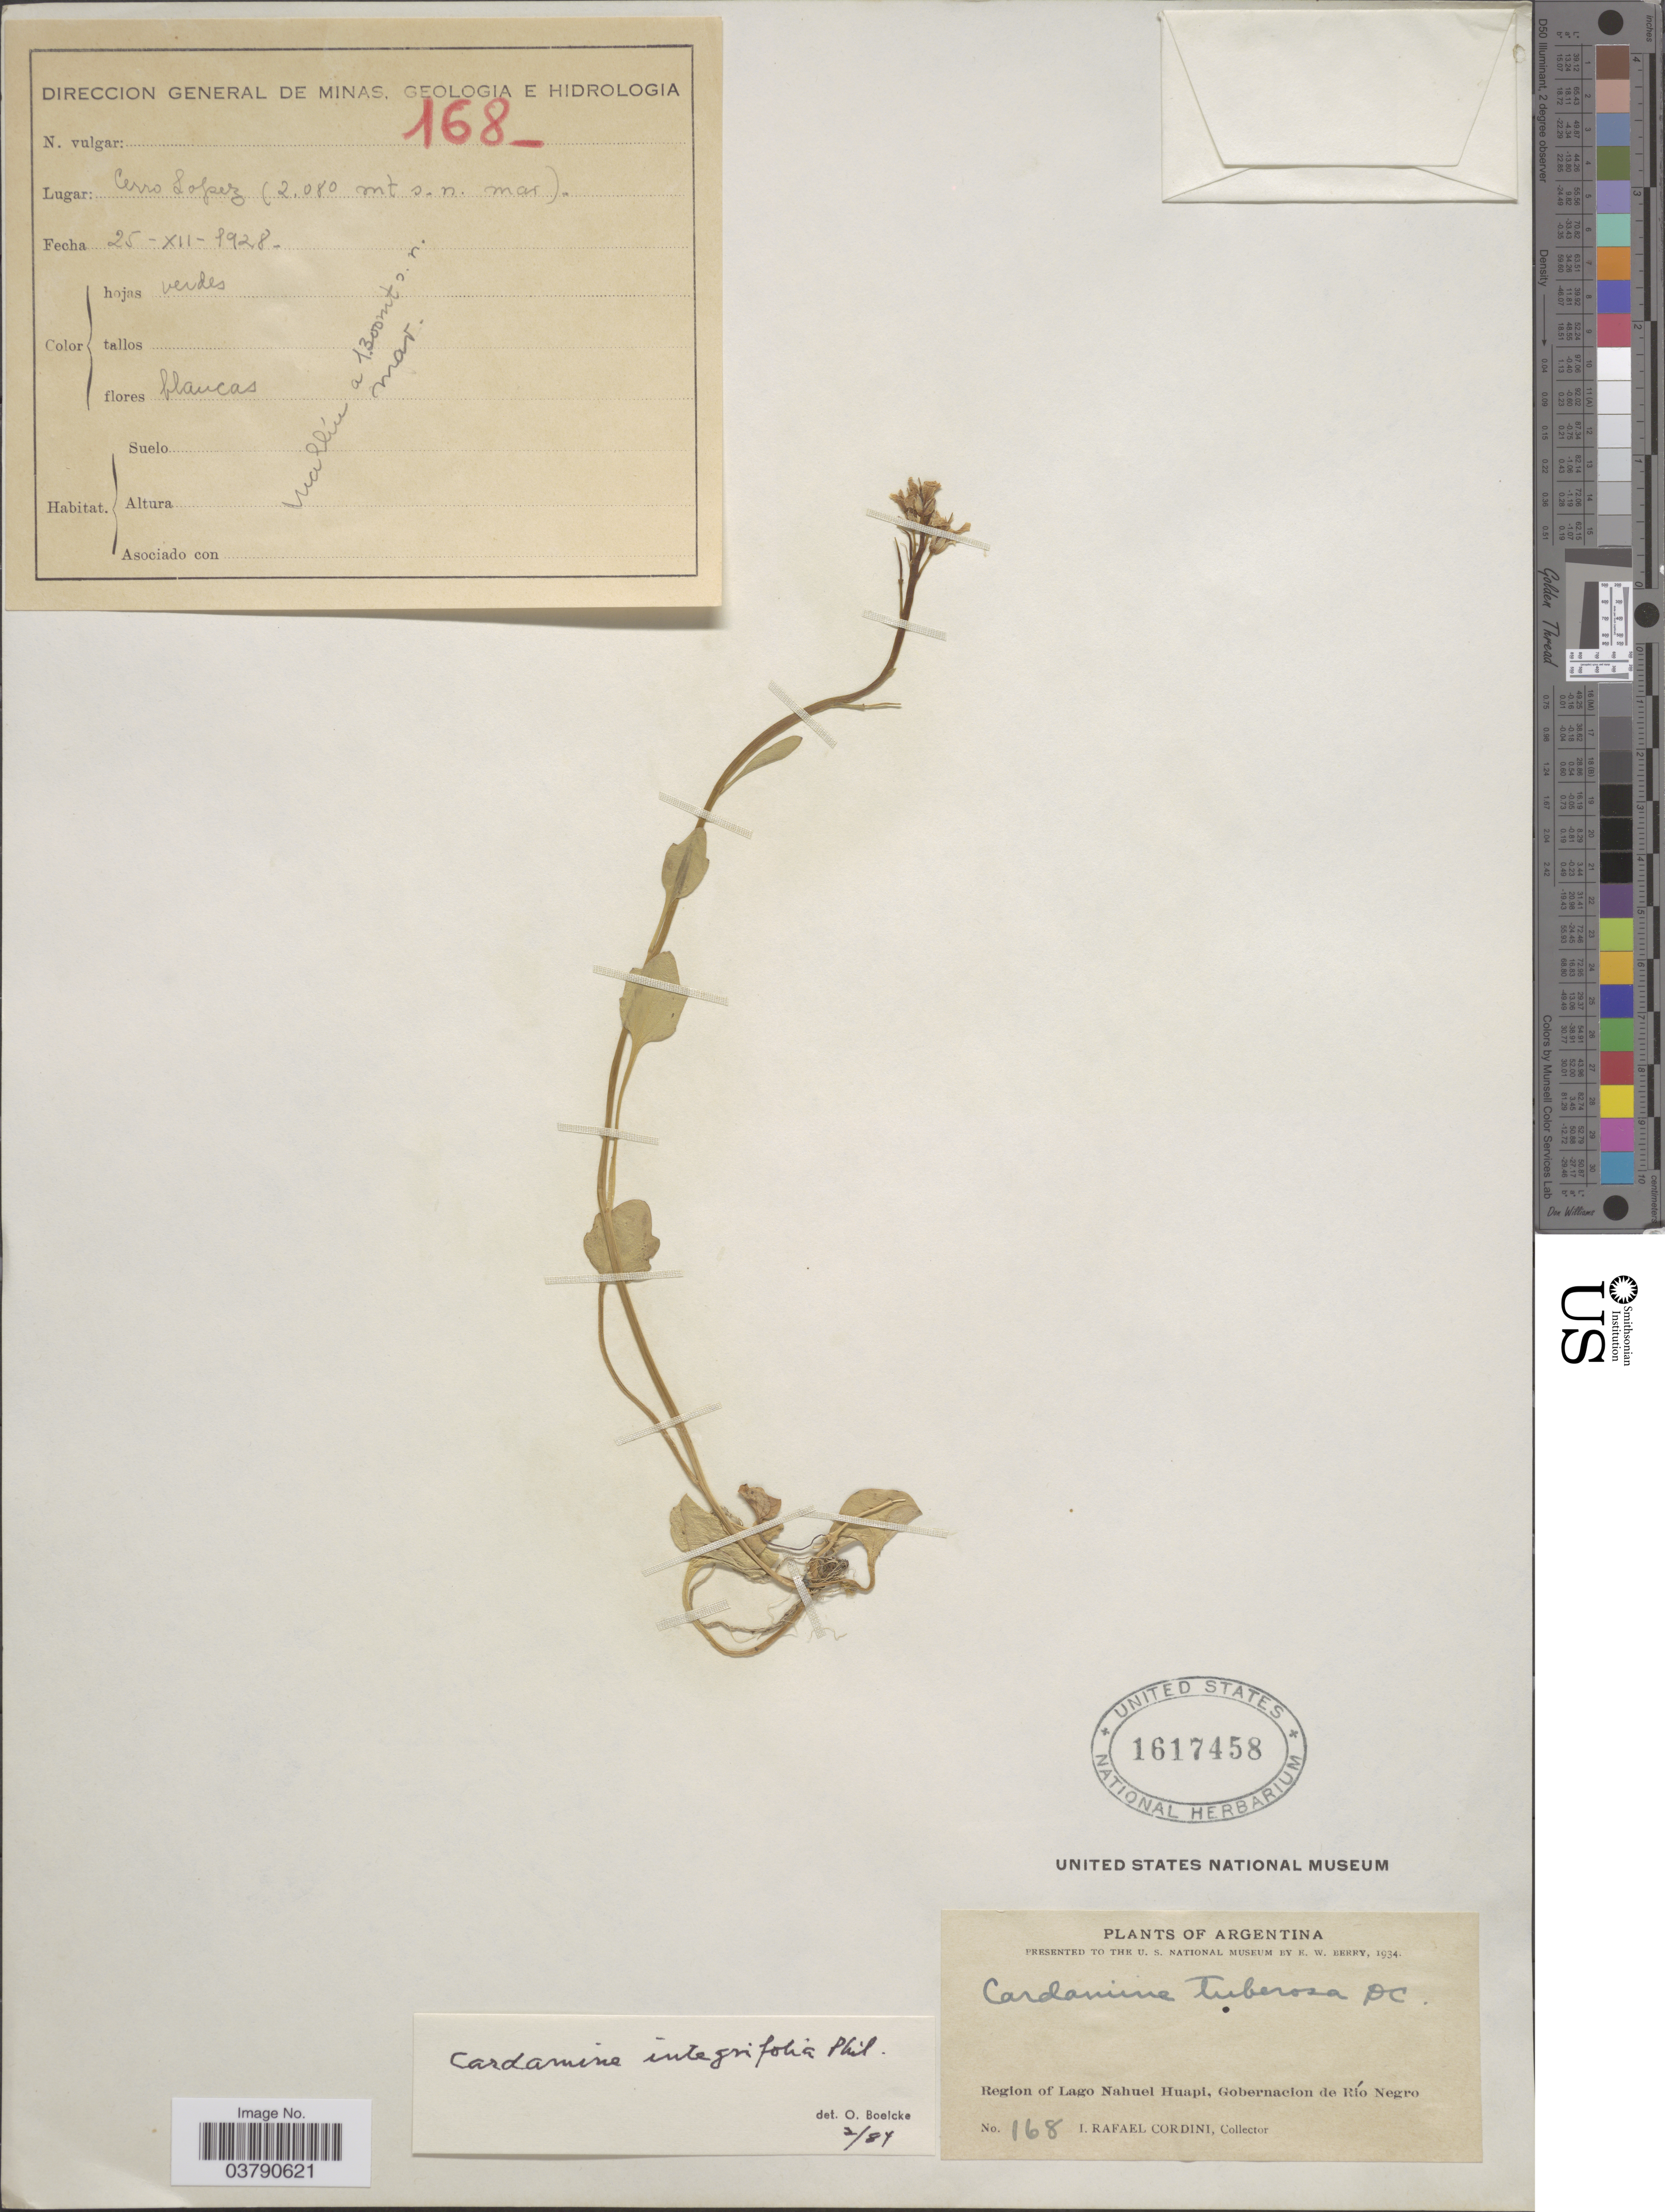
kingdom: Plantae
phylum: Tracheophyta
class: Magnoliopsida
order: Brassicales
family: Brassicaceae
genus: Cardamine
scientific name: Cardamine integrifolia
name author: Gilib.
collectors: I. Cordini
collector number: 168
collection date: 1928-12-25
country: Argentina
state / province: Rio Negro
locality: Region of Lago Nahuel Huapi, Gobernacion de Río Negro. Cerro Lopez.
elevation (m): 2080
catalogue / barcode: US 1617458